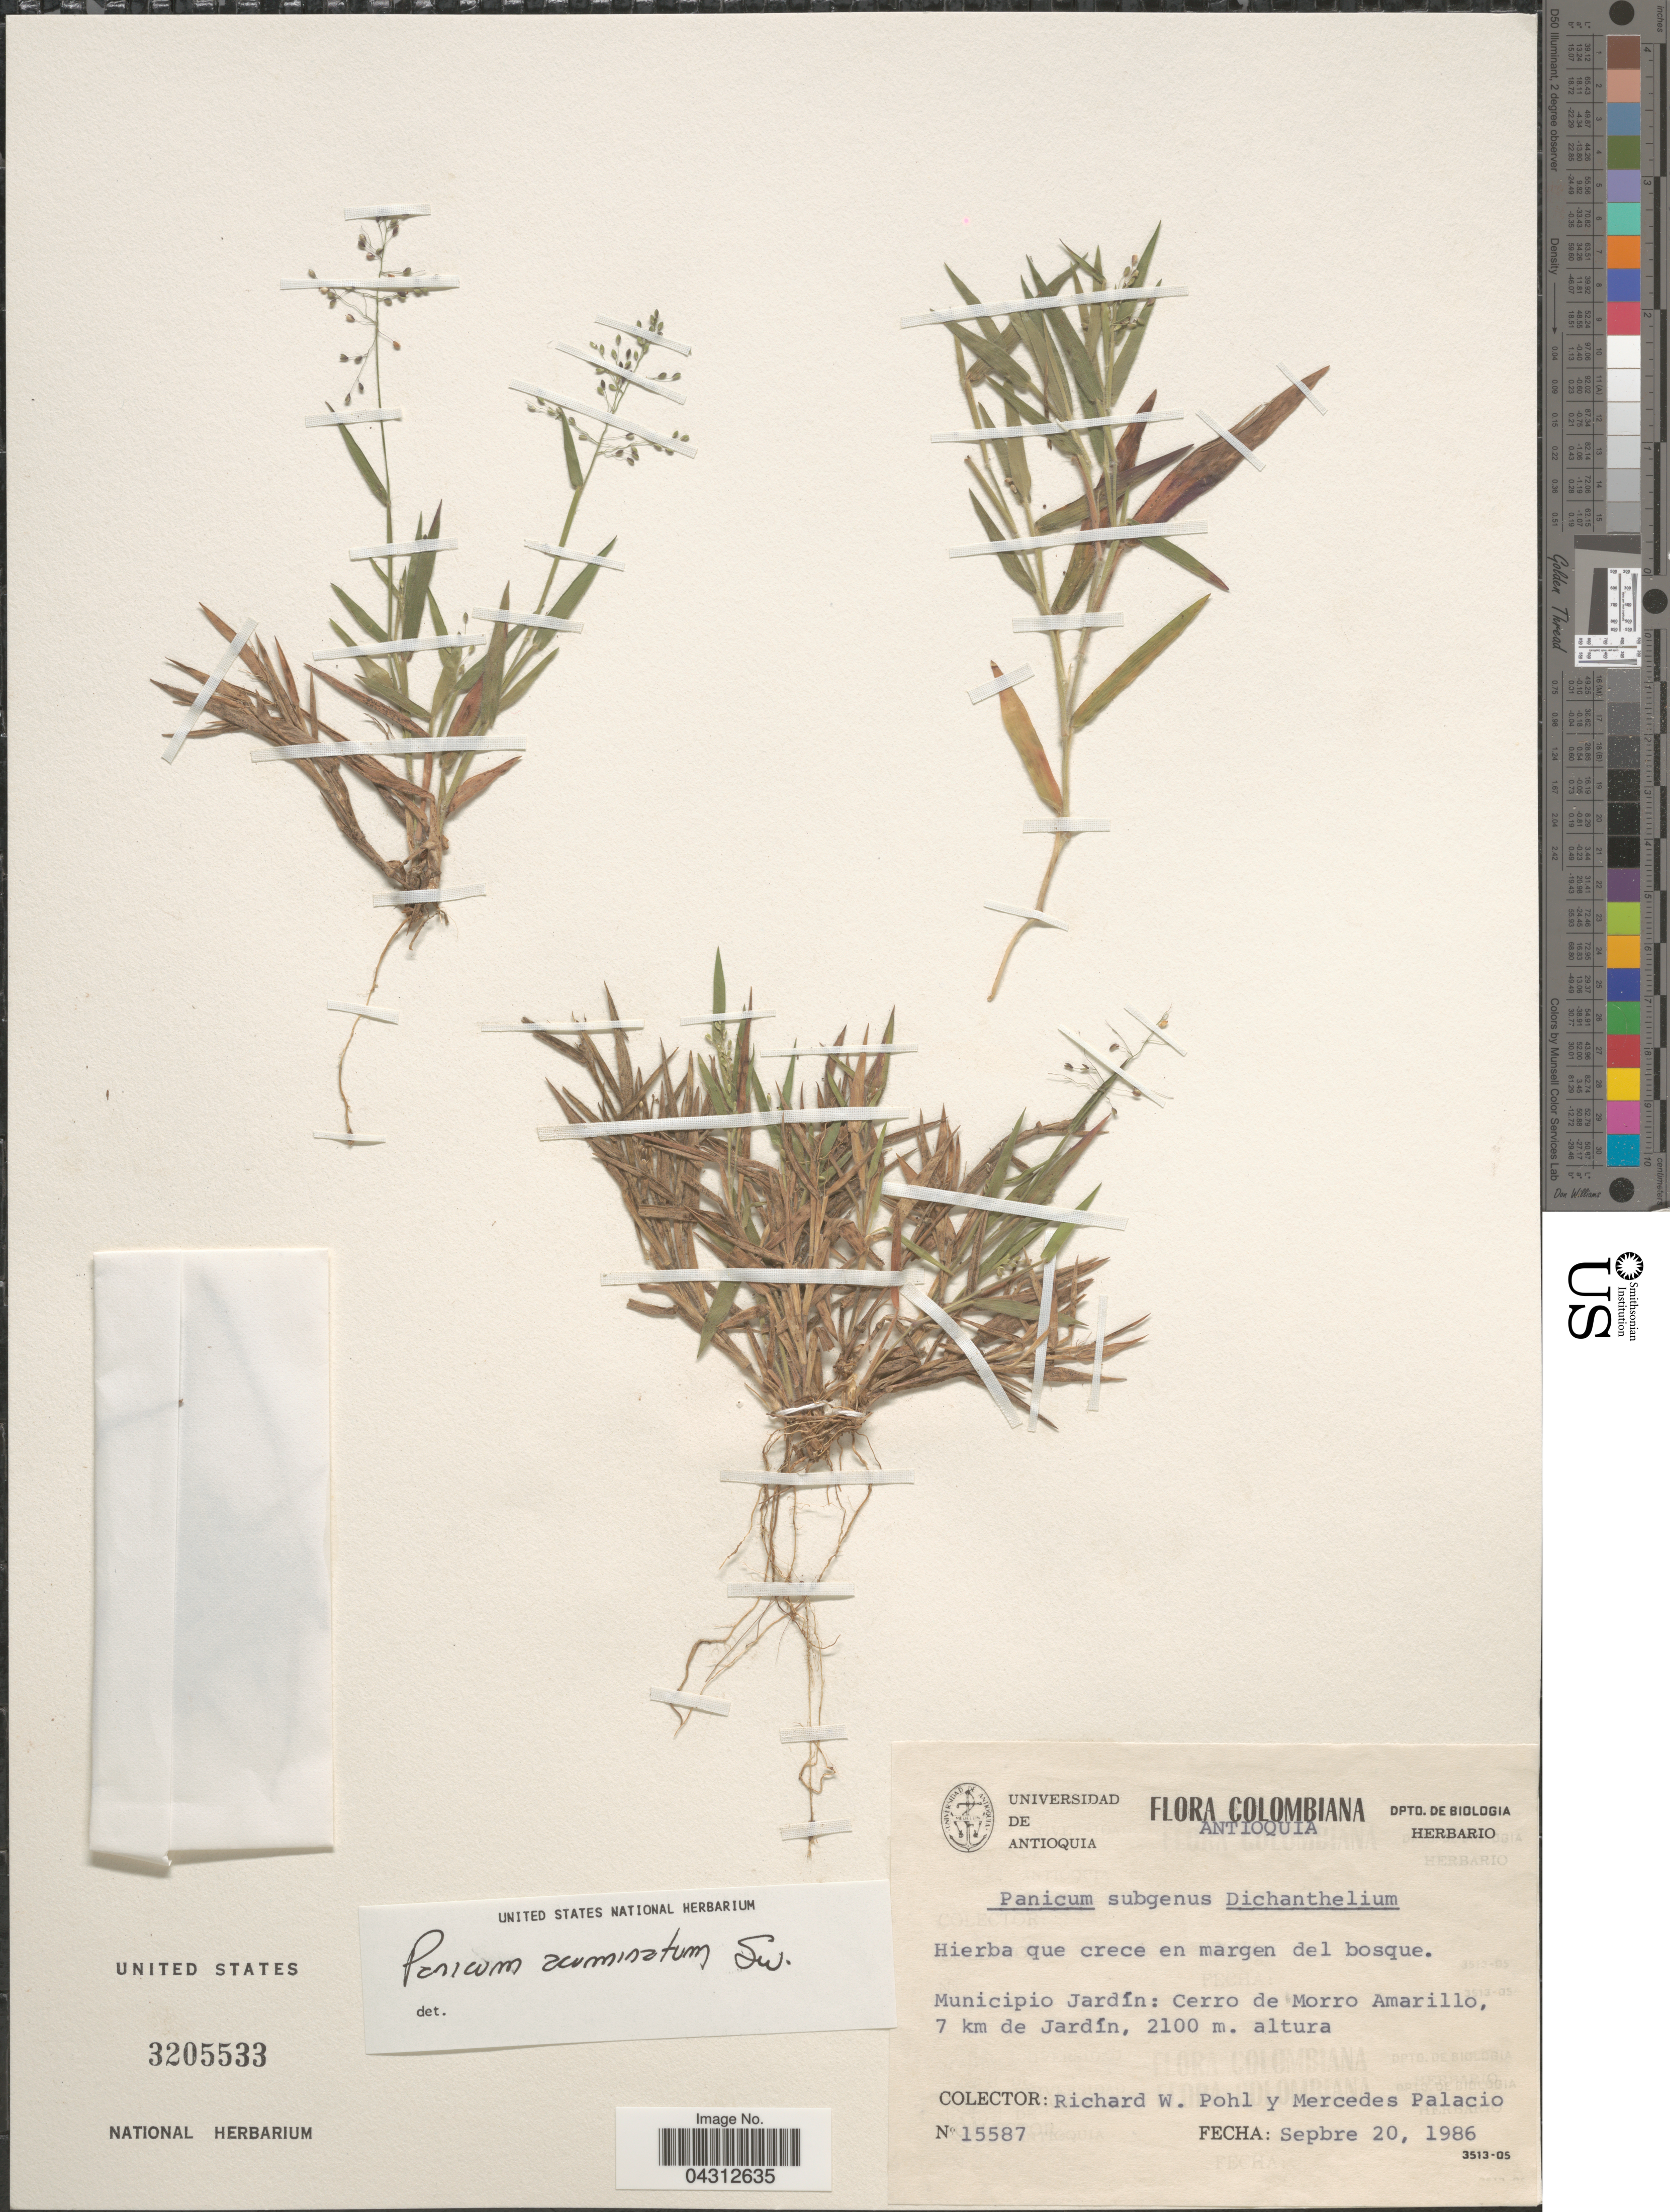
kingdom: Plantae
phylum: Tracheophyta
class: Liliopsida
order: Poales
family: Poaceae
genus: Panicum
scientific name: Panicum acuminatum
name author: Sw.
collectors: R. W. Pohl & M. Palacio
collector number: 15587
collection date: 1986-09-20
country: Colombia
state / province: Antioquia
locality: En margen del bosque. Municipio Jardín: Cerro de Morro Amarillo, 7 km de Jardín.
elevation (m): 2100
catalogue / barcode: US 3205533